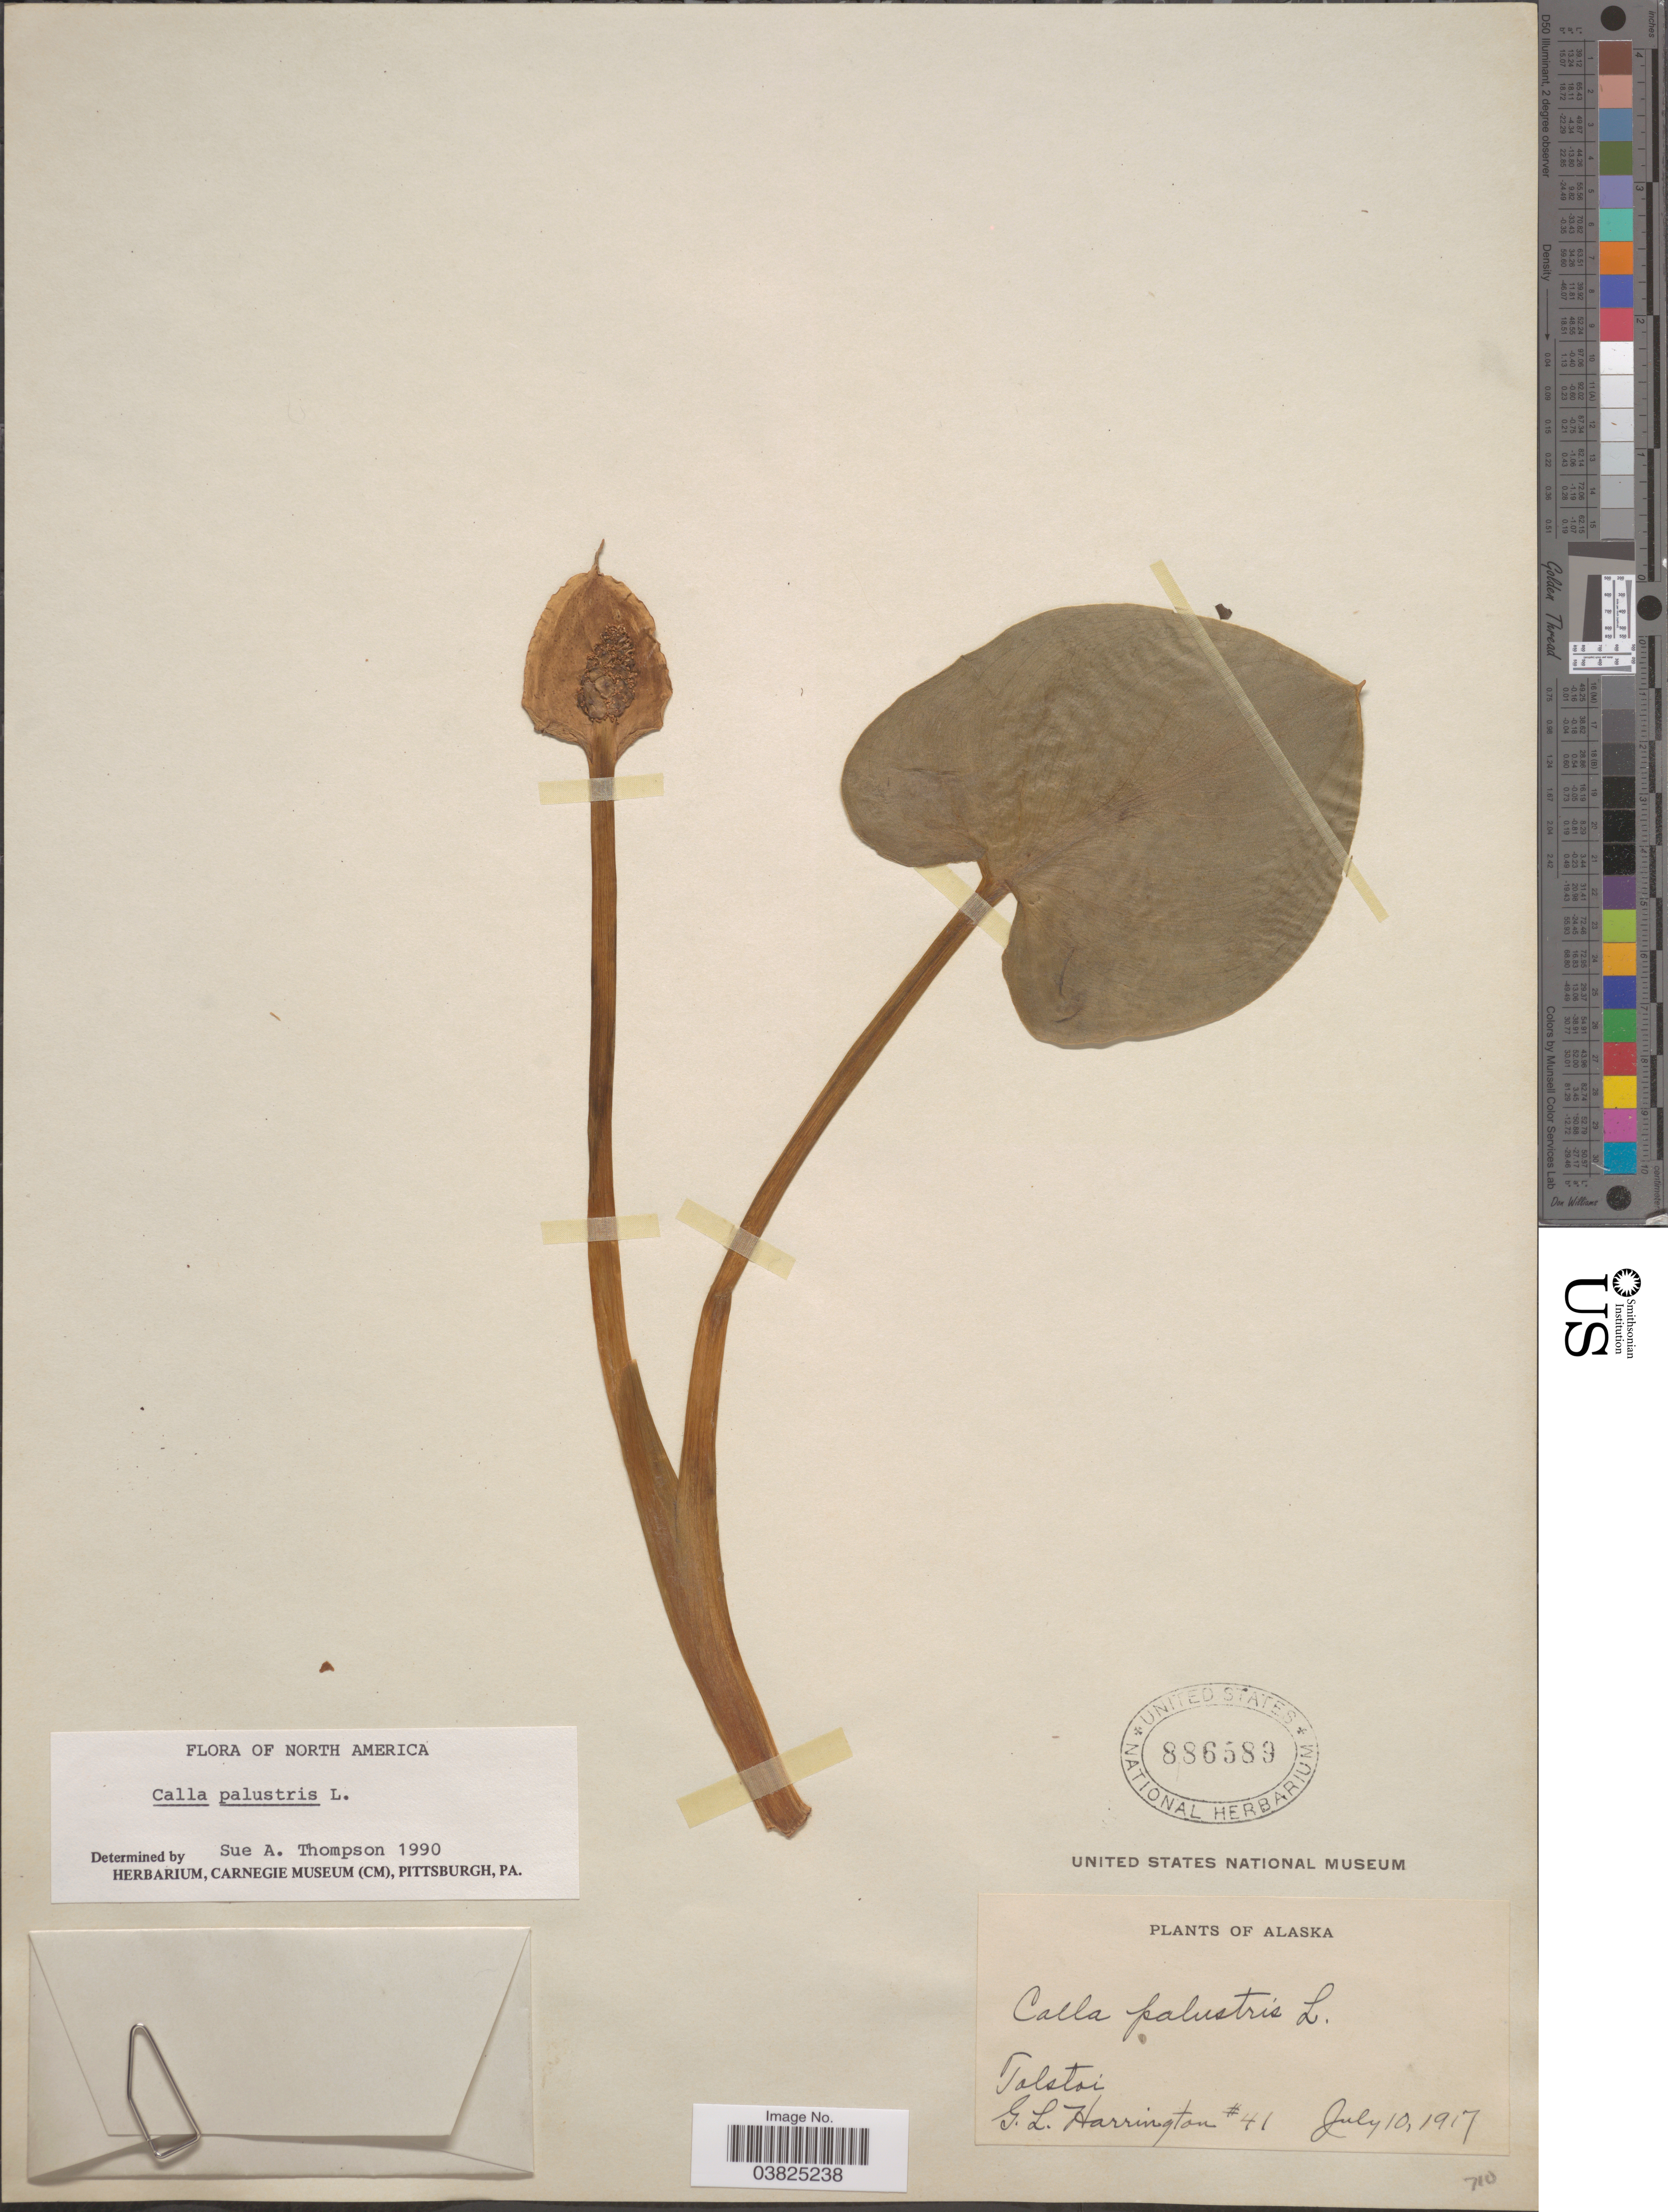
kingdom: Plantae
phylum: Tracheophyta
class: Liliopsida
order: Alismatales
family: Araceae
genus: Calla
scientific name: Calla palustris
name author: L.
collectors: G. Harrington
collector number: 41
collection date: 1917-07-10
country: United States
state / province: Alaska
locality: Tolstoi.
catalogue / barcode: US 886589